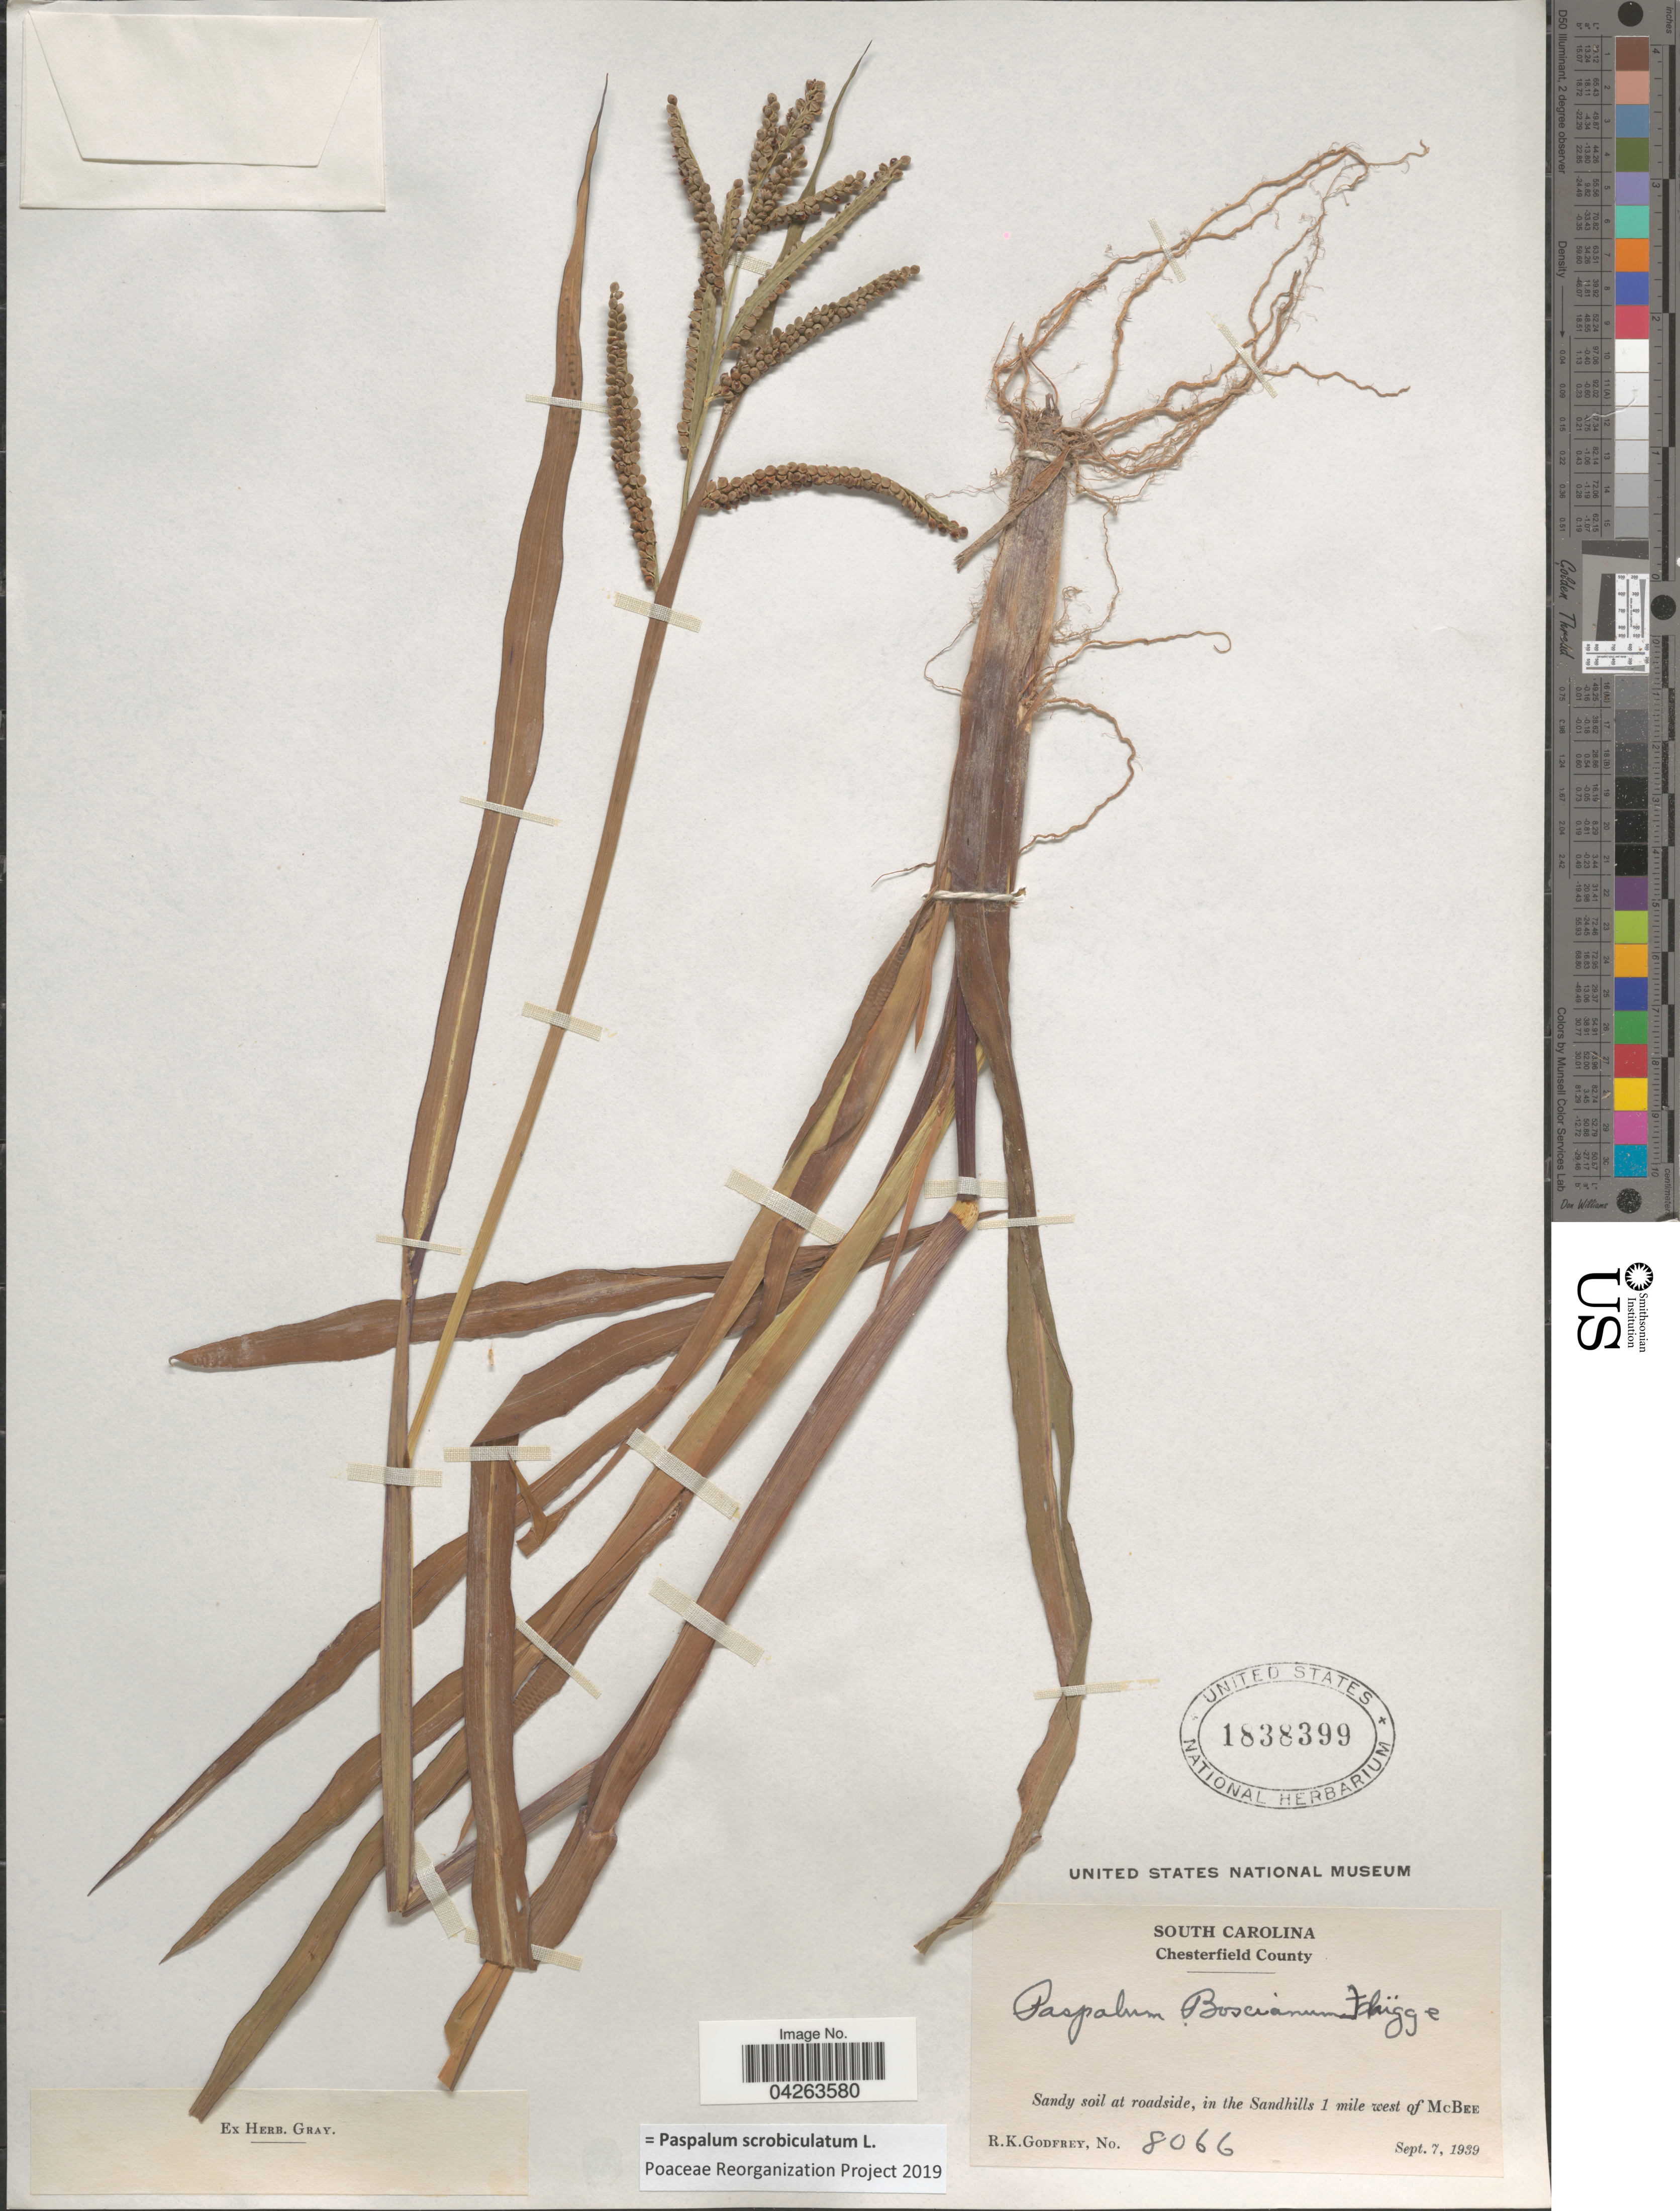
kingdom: Plantae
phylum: Tracheophyta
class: Liliopsida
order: Poales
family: Poaceae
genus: Paspalum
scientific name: Paspalum scrobiculatum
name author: L.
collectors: R. K. Godfrey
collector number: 8066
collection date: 1939-09-07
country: United States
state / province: South Carolina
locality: Chesterfield County. Sandy soil at roadside, in the Sandhills 1 mile west of McBee.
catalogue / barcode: US 1838399